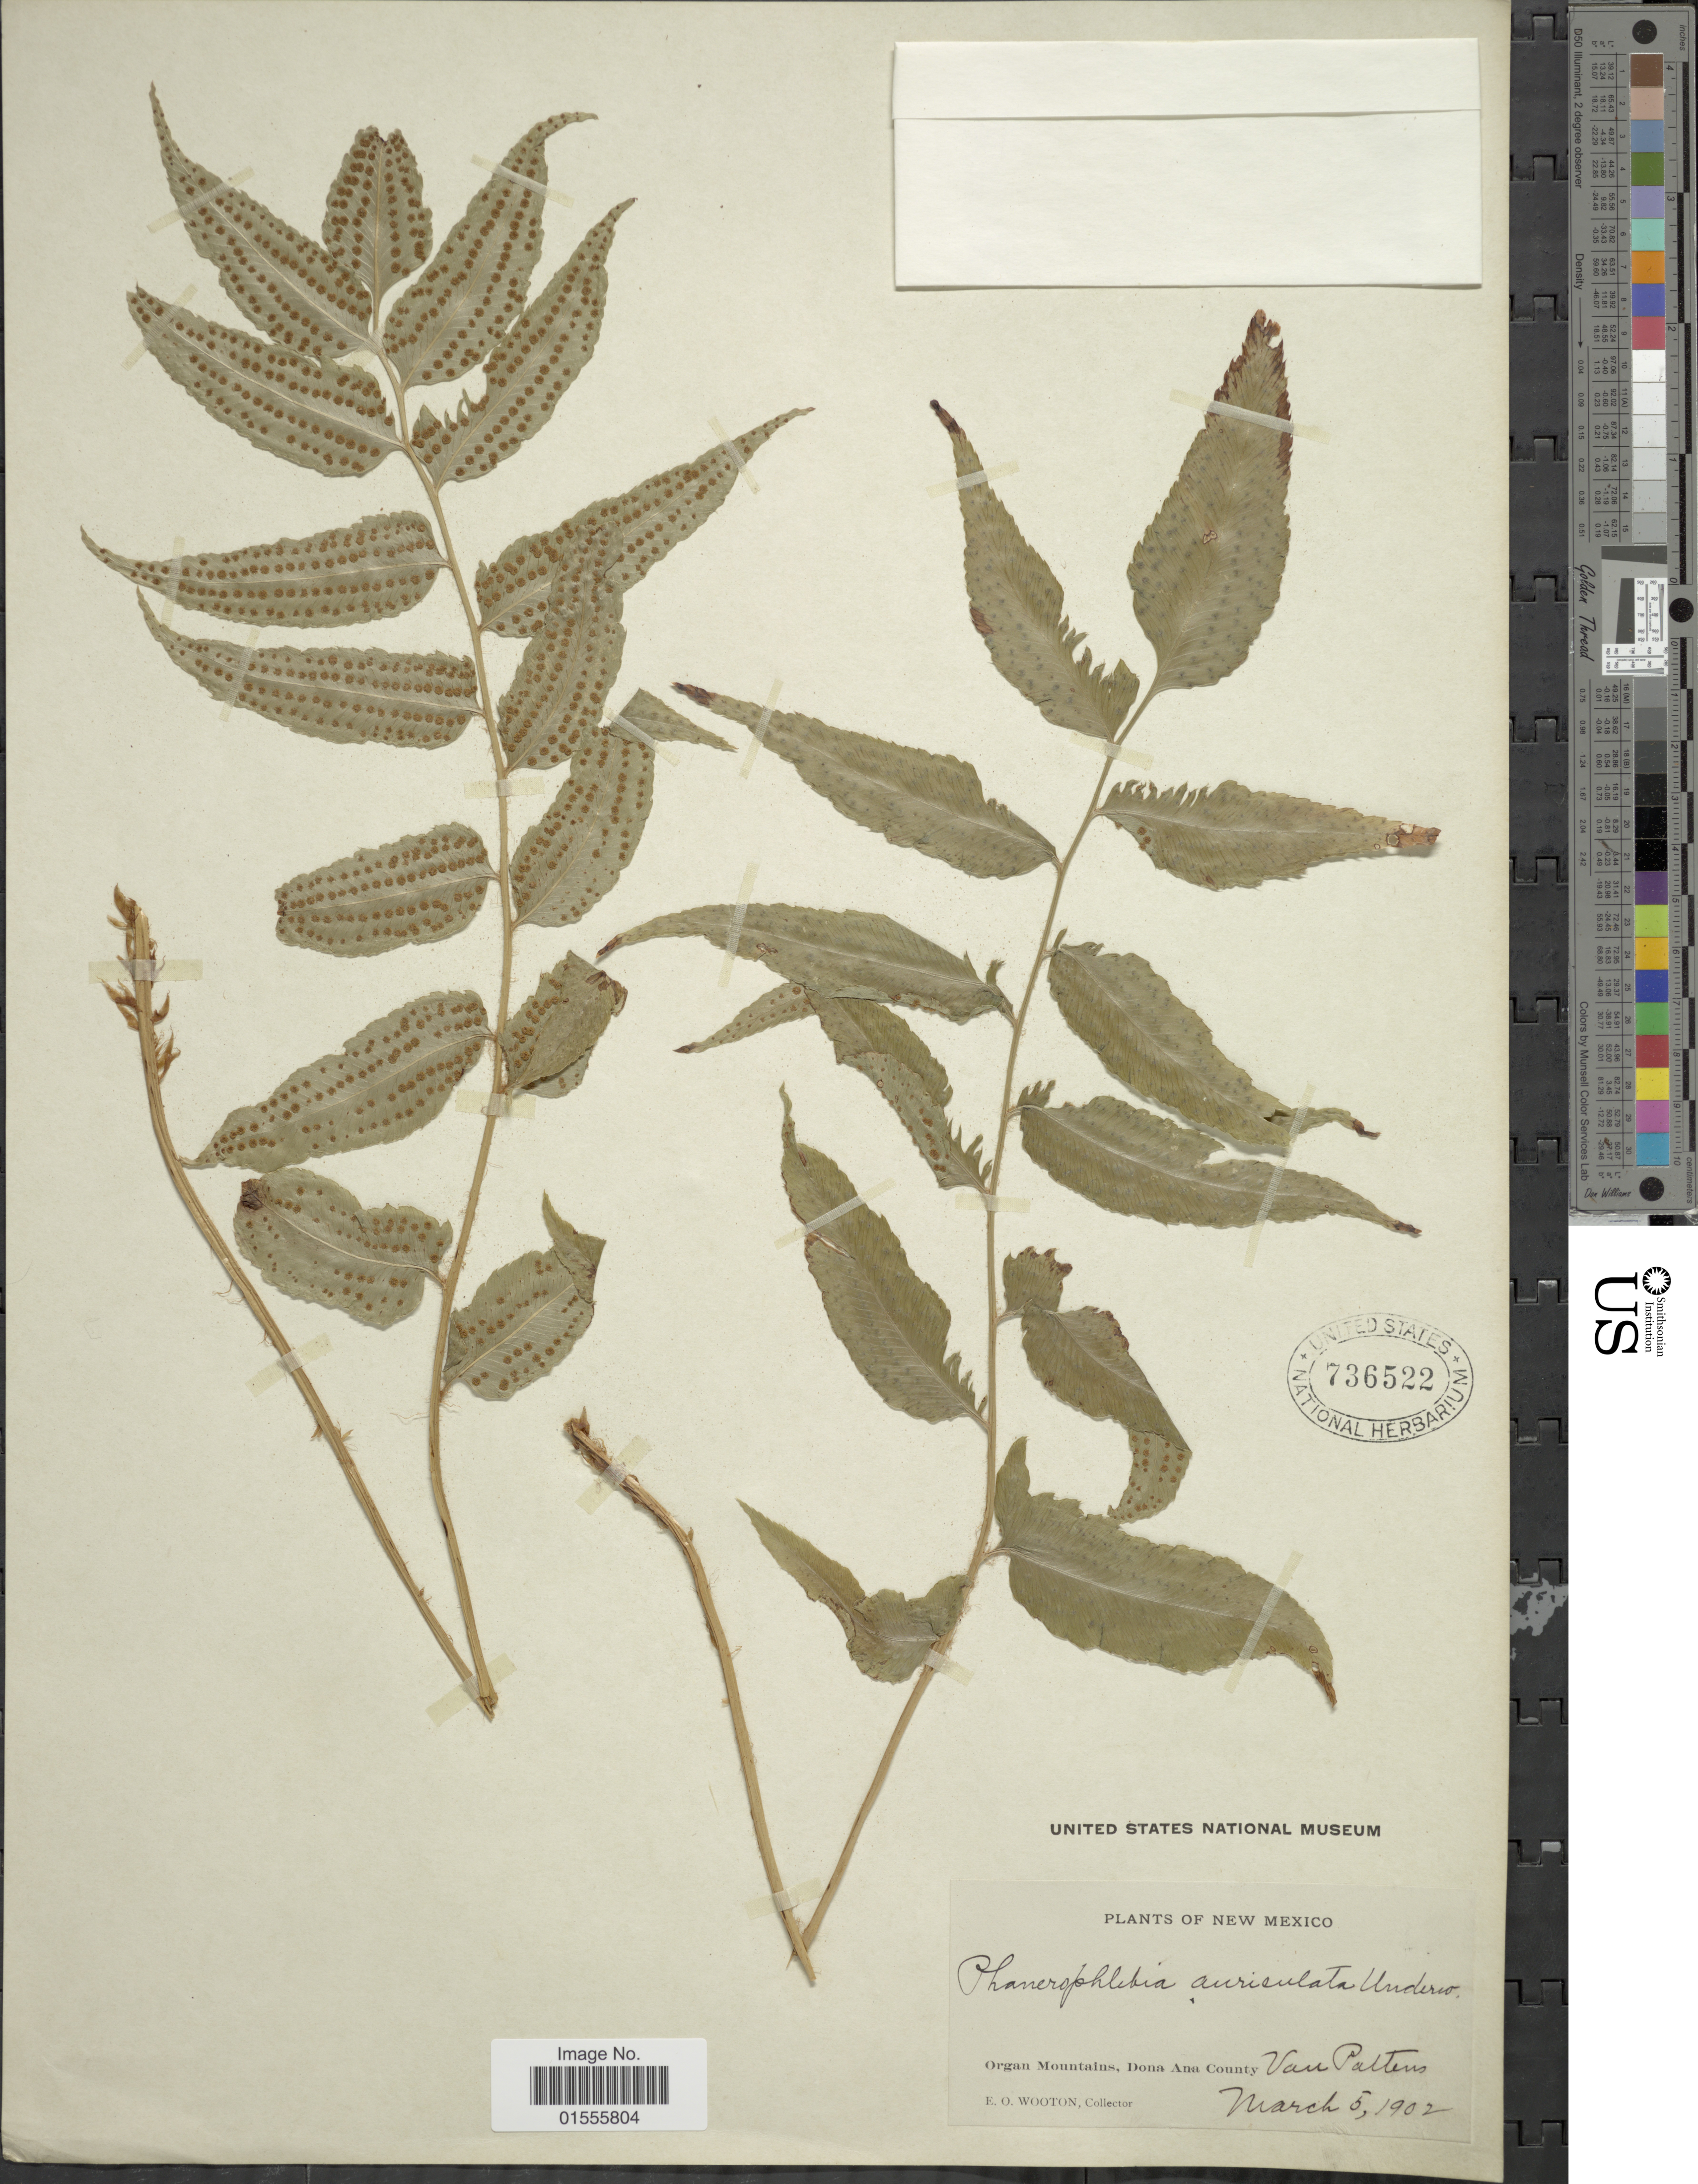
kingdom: Plantae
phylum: Tracheophyta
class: Polypodiopsida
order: Polypodiales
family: Dryopteridaceae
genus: Phanerophlebia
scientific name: Phanerophlebia auriculata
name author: Underw.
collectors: E. O. Wooton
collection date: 1902-03-05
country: United States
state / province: New Mexico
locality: Organ Mountains, Dona Ana Ana County, Van Pattens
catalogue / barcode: US 736522